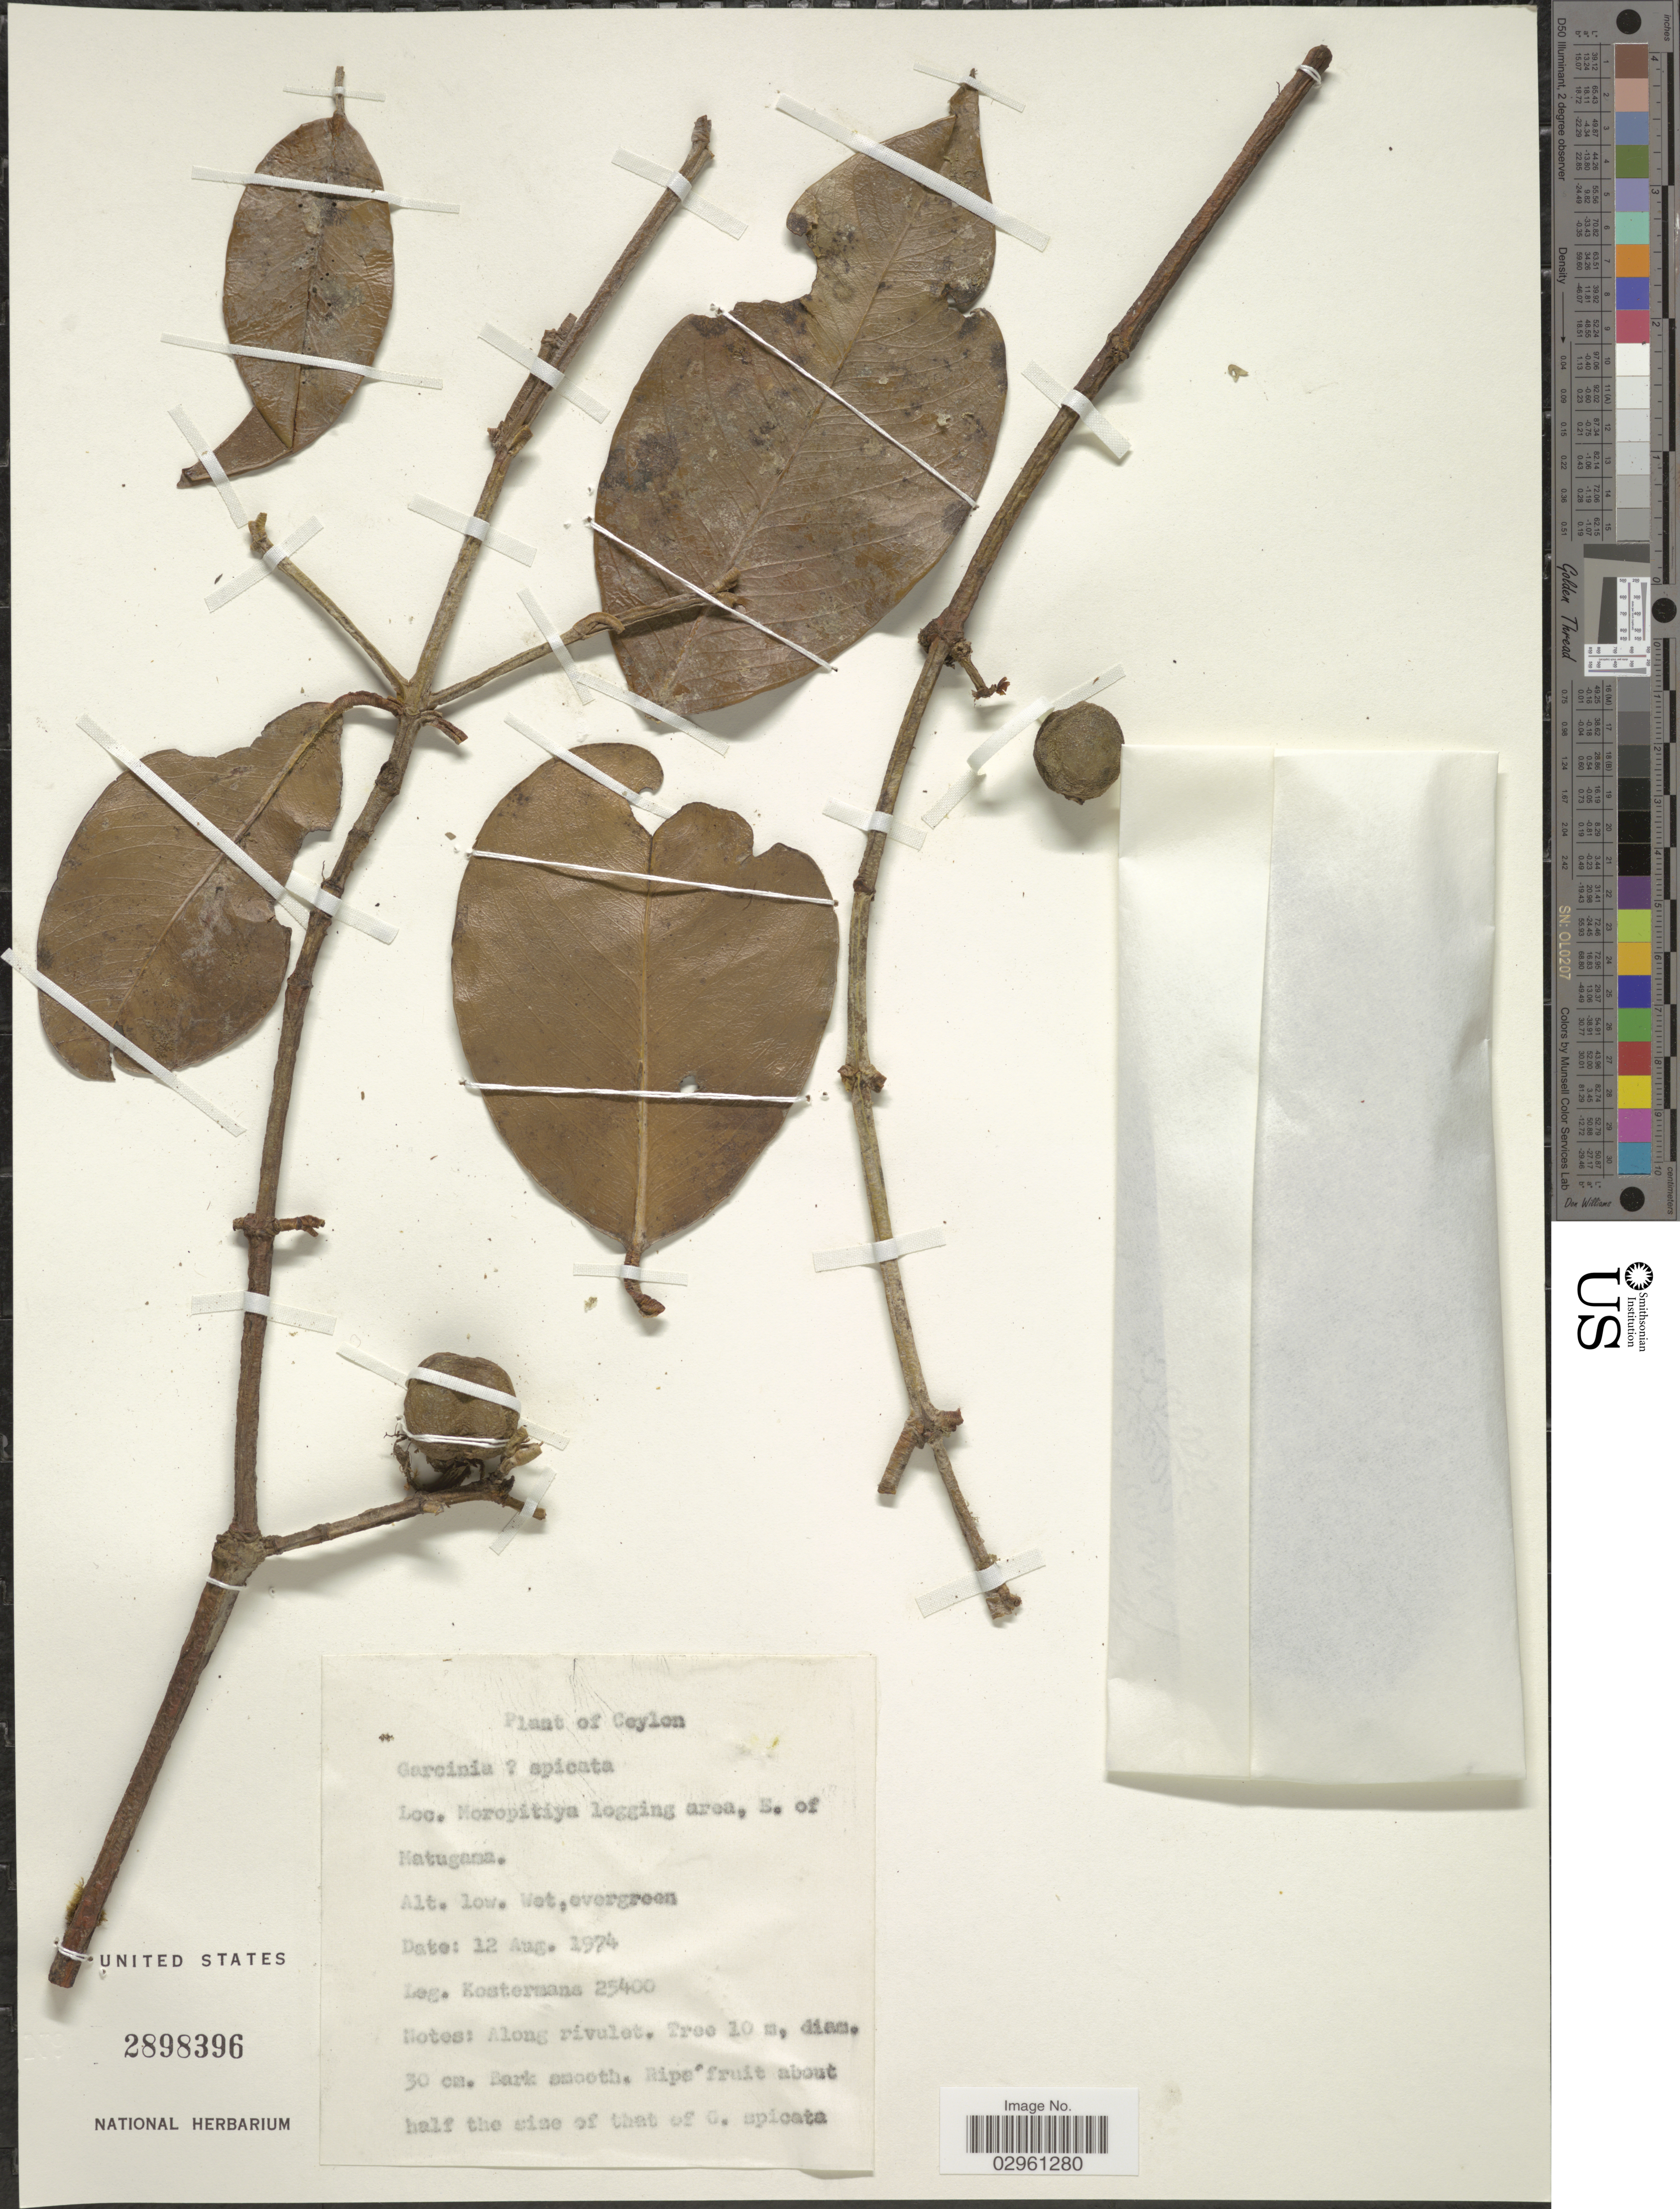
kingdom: Plantae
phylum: Tracheophyta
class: Magnoliopsida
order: Malpighiales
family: Clusiaceae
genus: Garcinia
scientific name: Garcinia spicata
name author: Hook. f.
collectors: Kostermans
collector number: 25400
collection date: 1974-08-12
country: Sri Lanka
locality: Ceylon. Moropitiya logging area, E. of Matugama.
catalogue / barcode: US 2898396